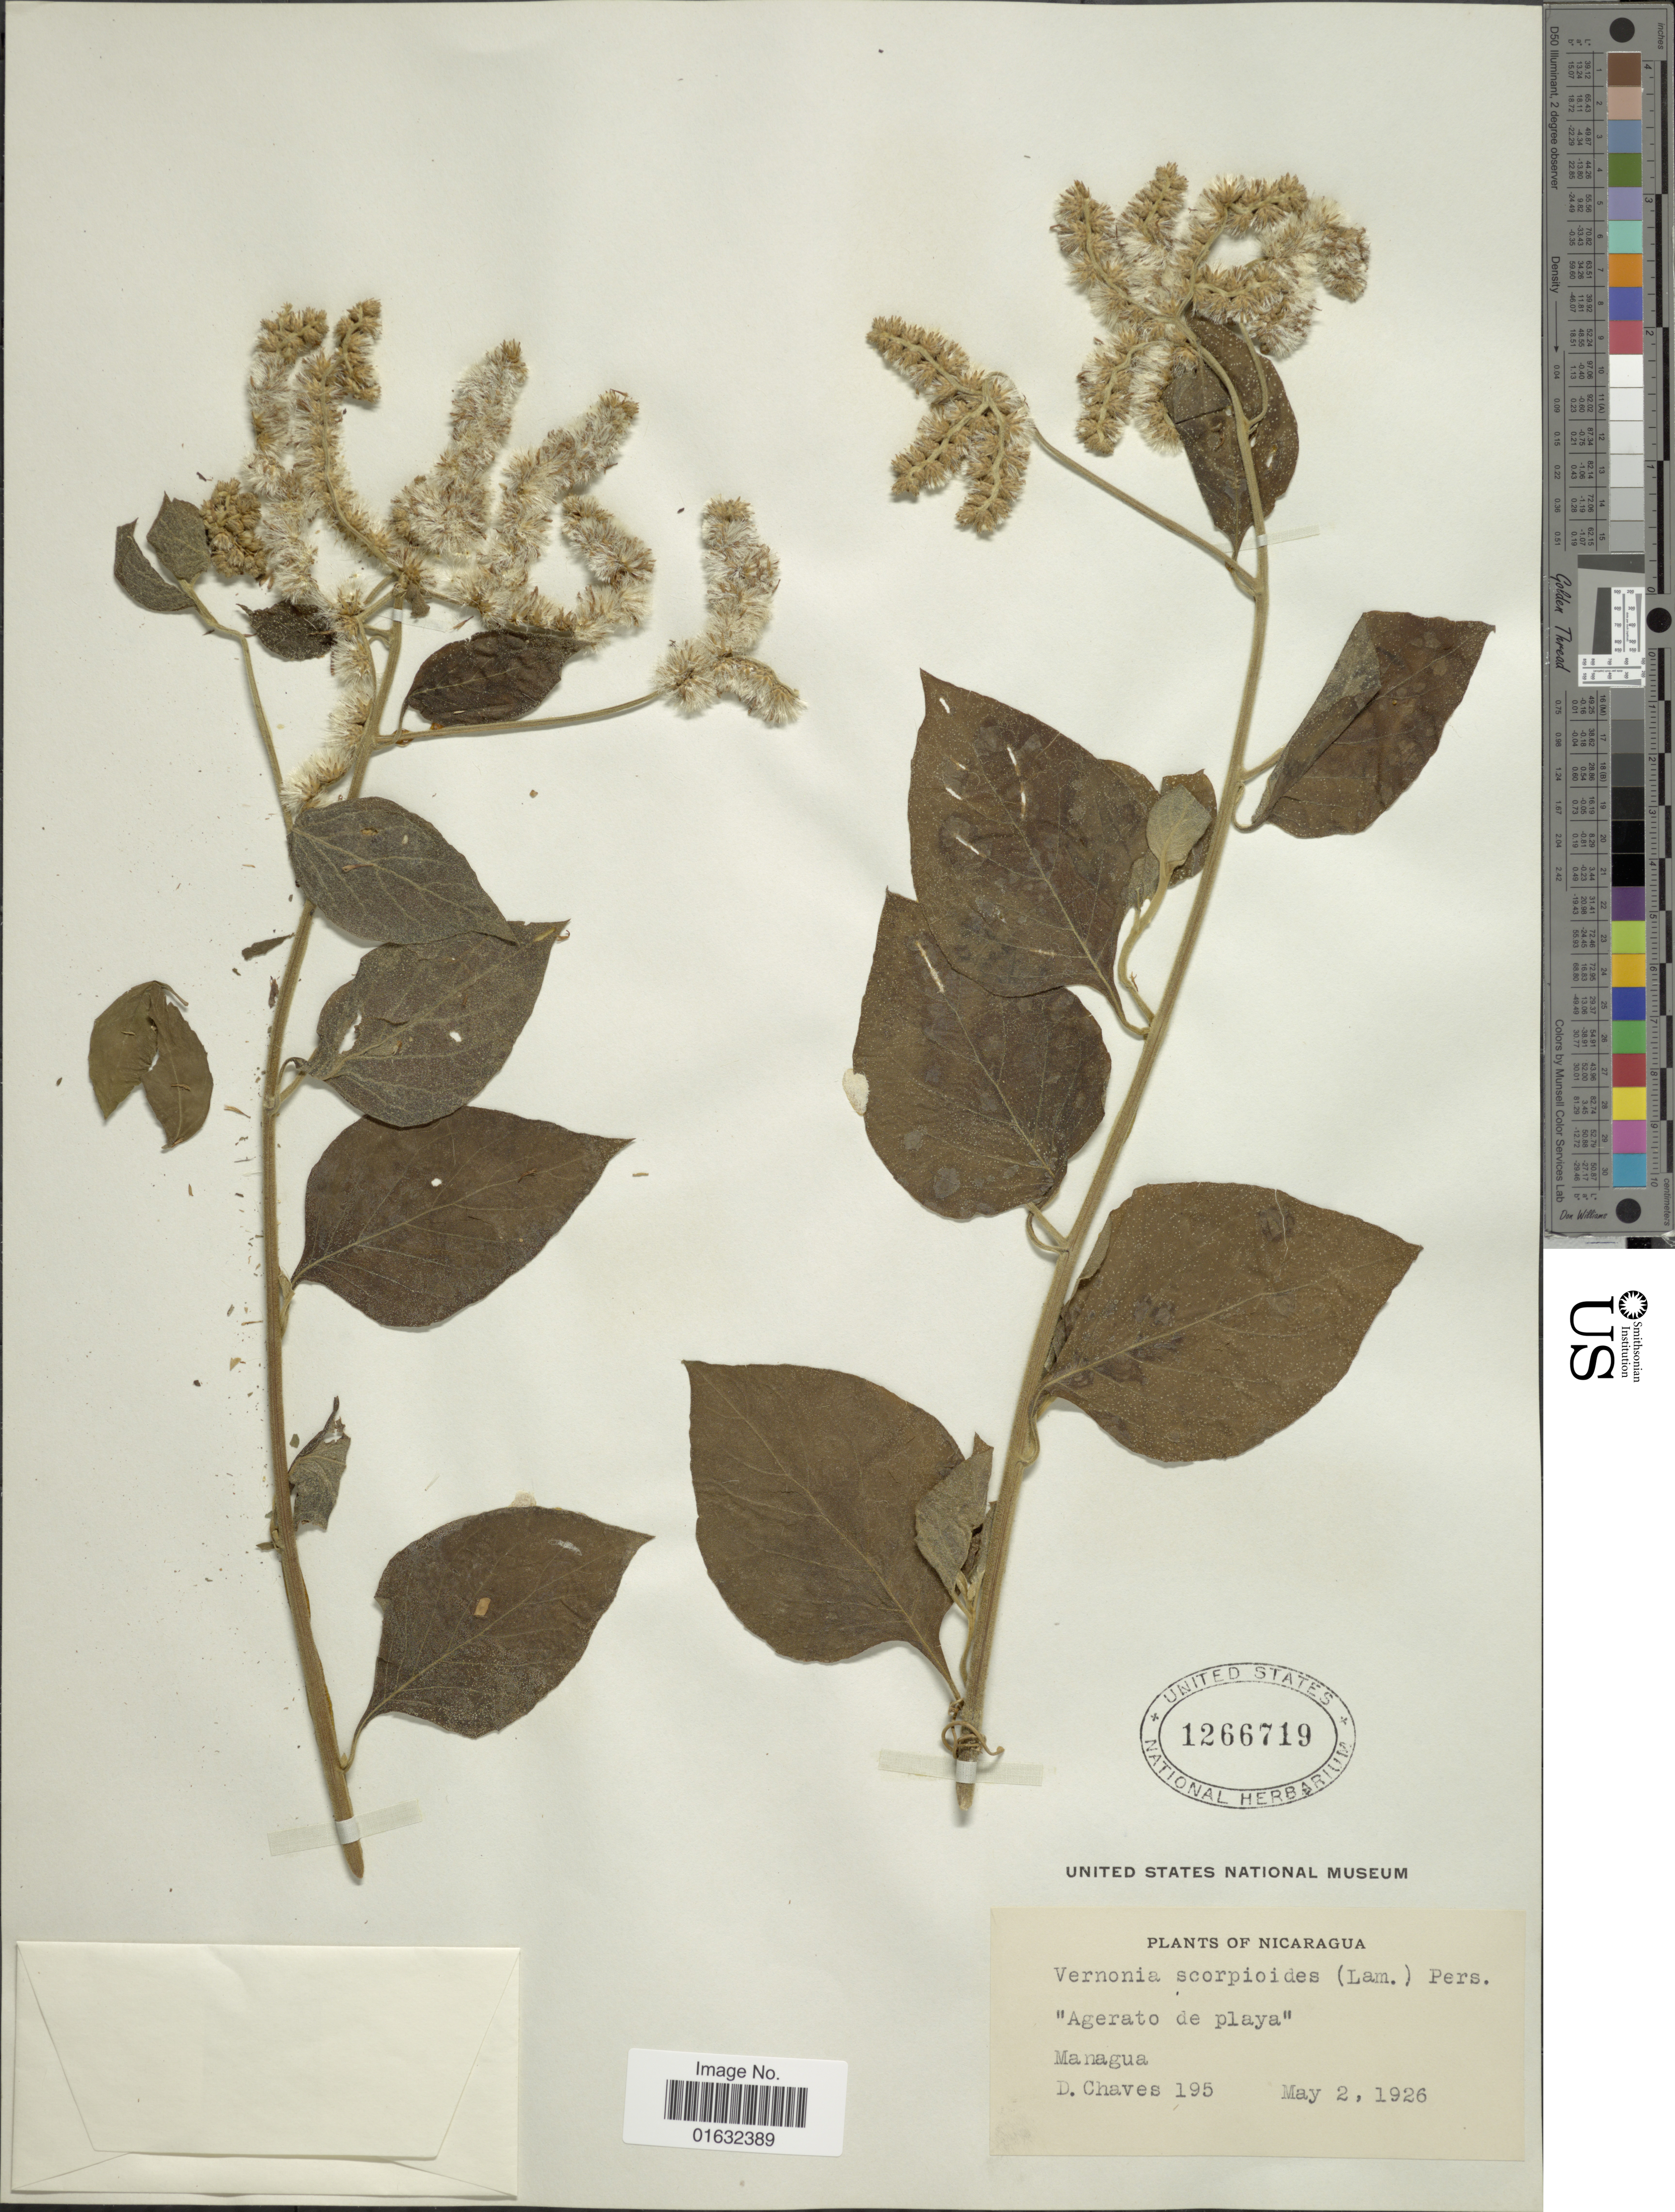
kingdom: Plantae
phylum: Tracheophyta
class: Magnoliopsida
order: Asterales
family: Asteraceae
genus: Cyrtocymura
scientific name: Cyrtocymura scorpioides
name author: (Lam.) H. Rob.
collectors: D. Chaves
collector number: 195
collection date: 1926-05-02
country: Nicaragua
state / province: Managua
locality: Agerato de playa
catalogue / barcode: US 1266719